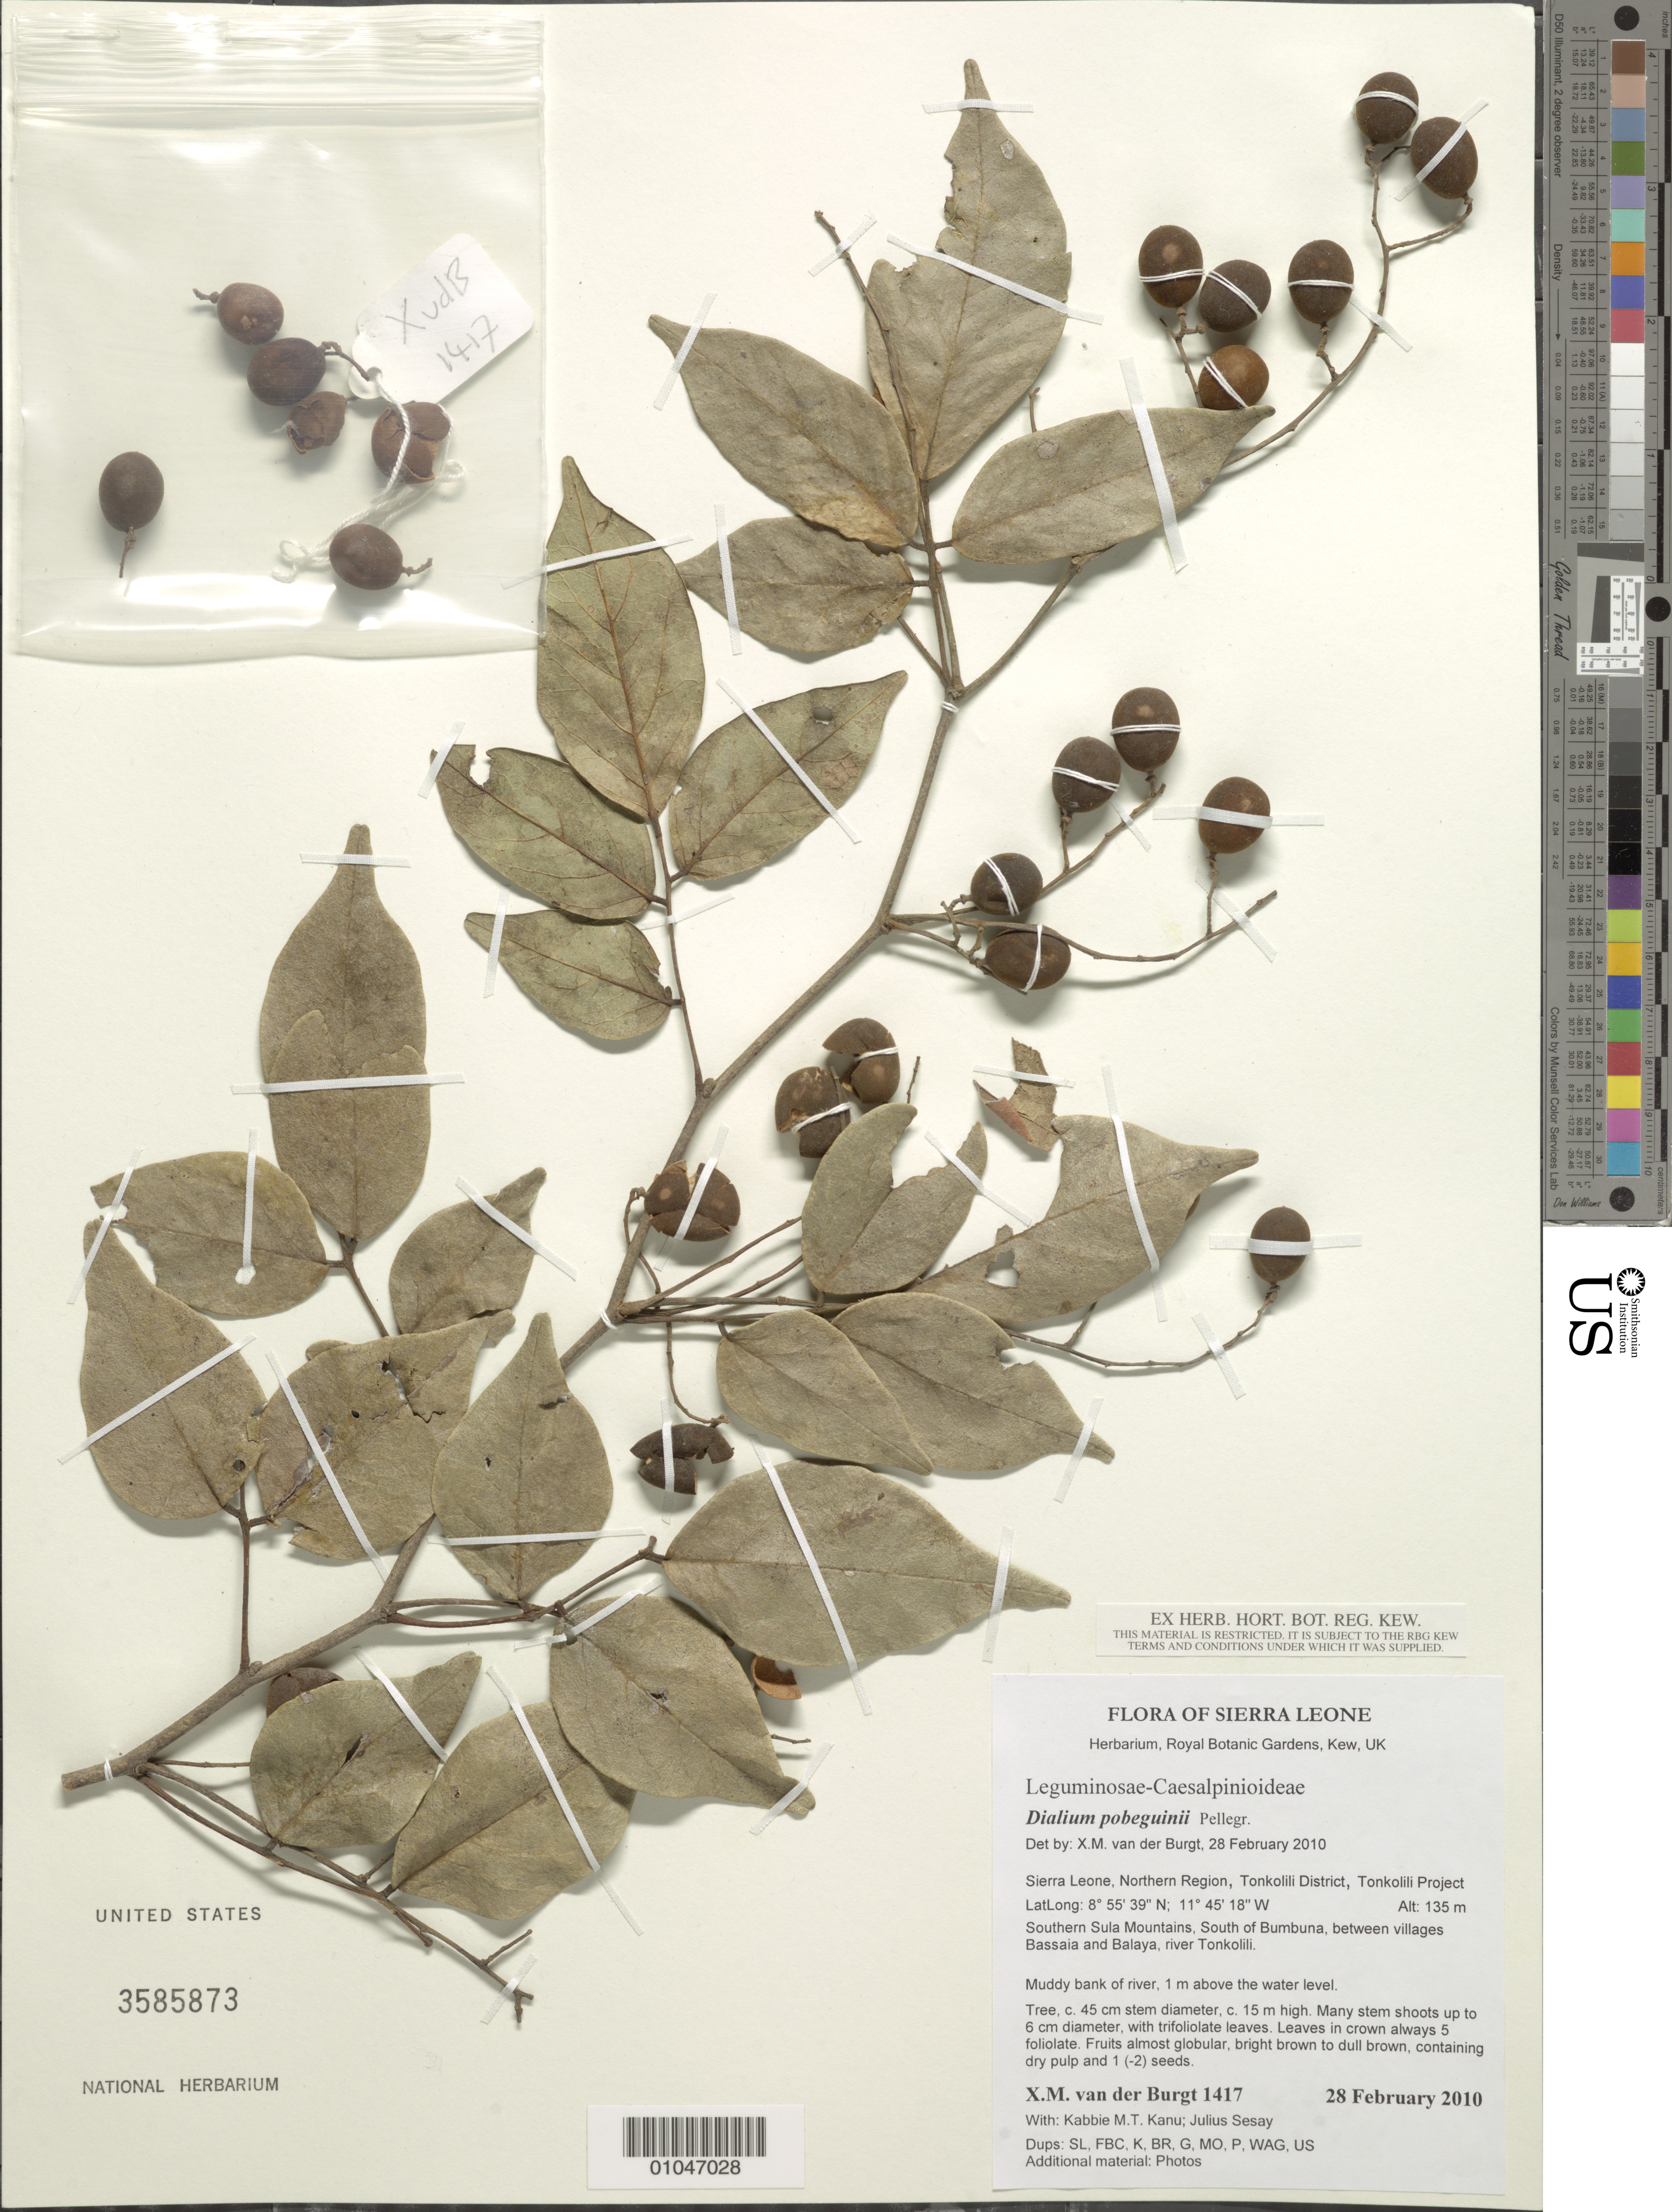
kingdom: Plantae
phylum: Tracheophyta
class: Magnoliopsida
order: Fabales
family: Fabaceae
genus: Dialium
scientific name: Dialium pobeguinii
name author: Pellegr.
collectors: X. M. van der Burgt, K. Kanu & J. Sesay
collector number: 1417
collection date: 2010-02-28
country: Sierra Leone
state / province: Northern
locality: Southern Sula Mountains, South of Bumbuna, between villages Bassaia and Bayala, river Tonkolili, Tonkolili Project, Tonkolili District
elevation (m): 135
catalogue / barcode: US 3585873